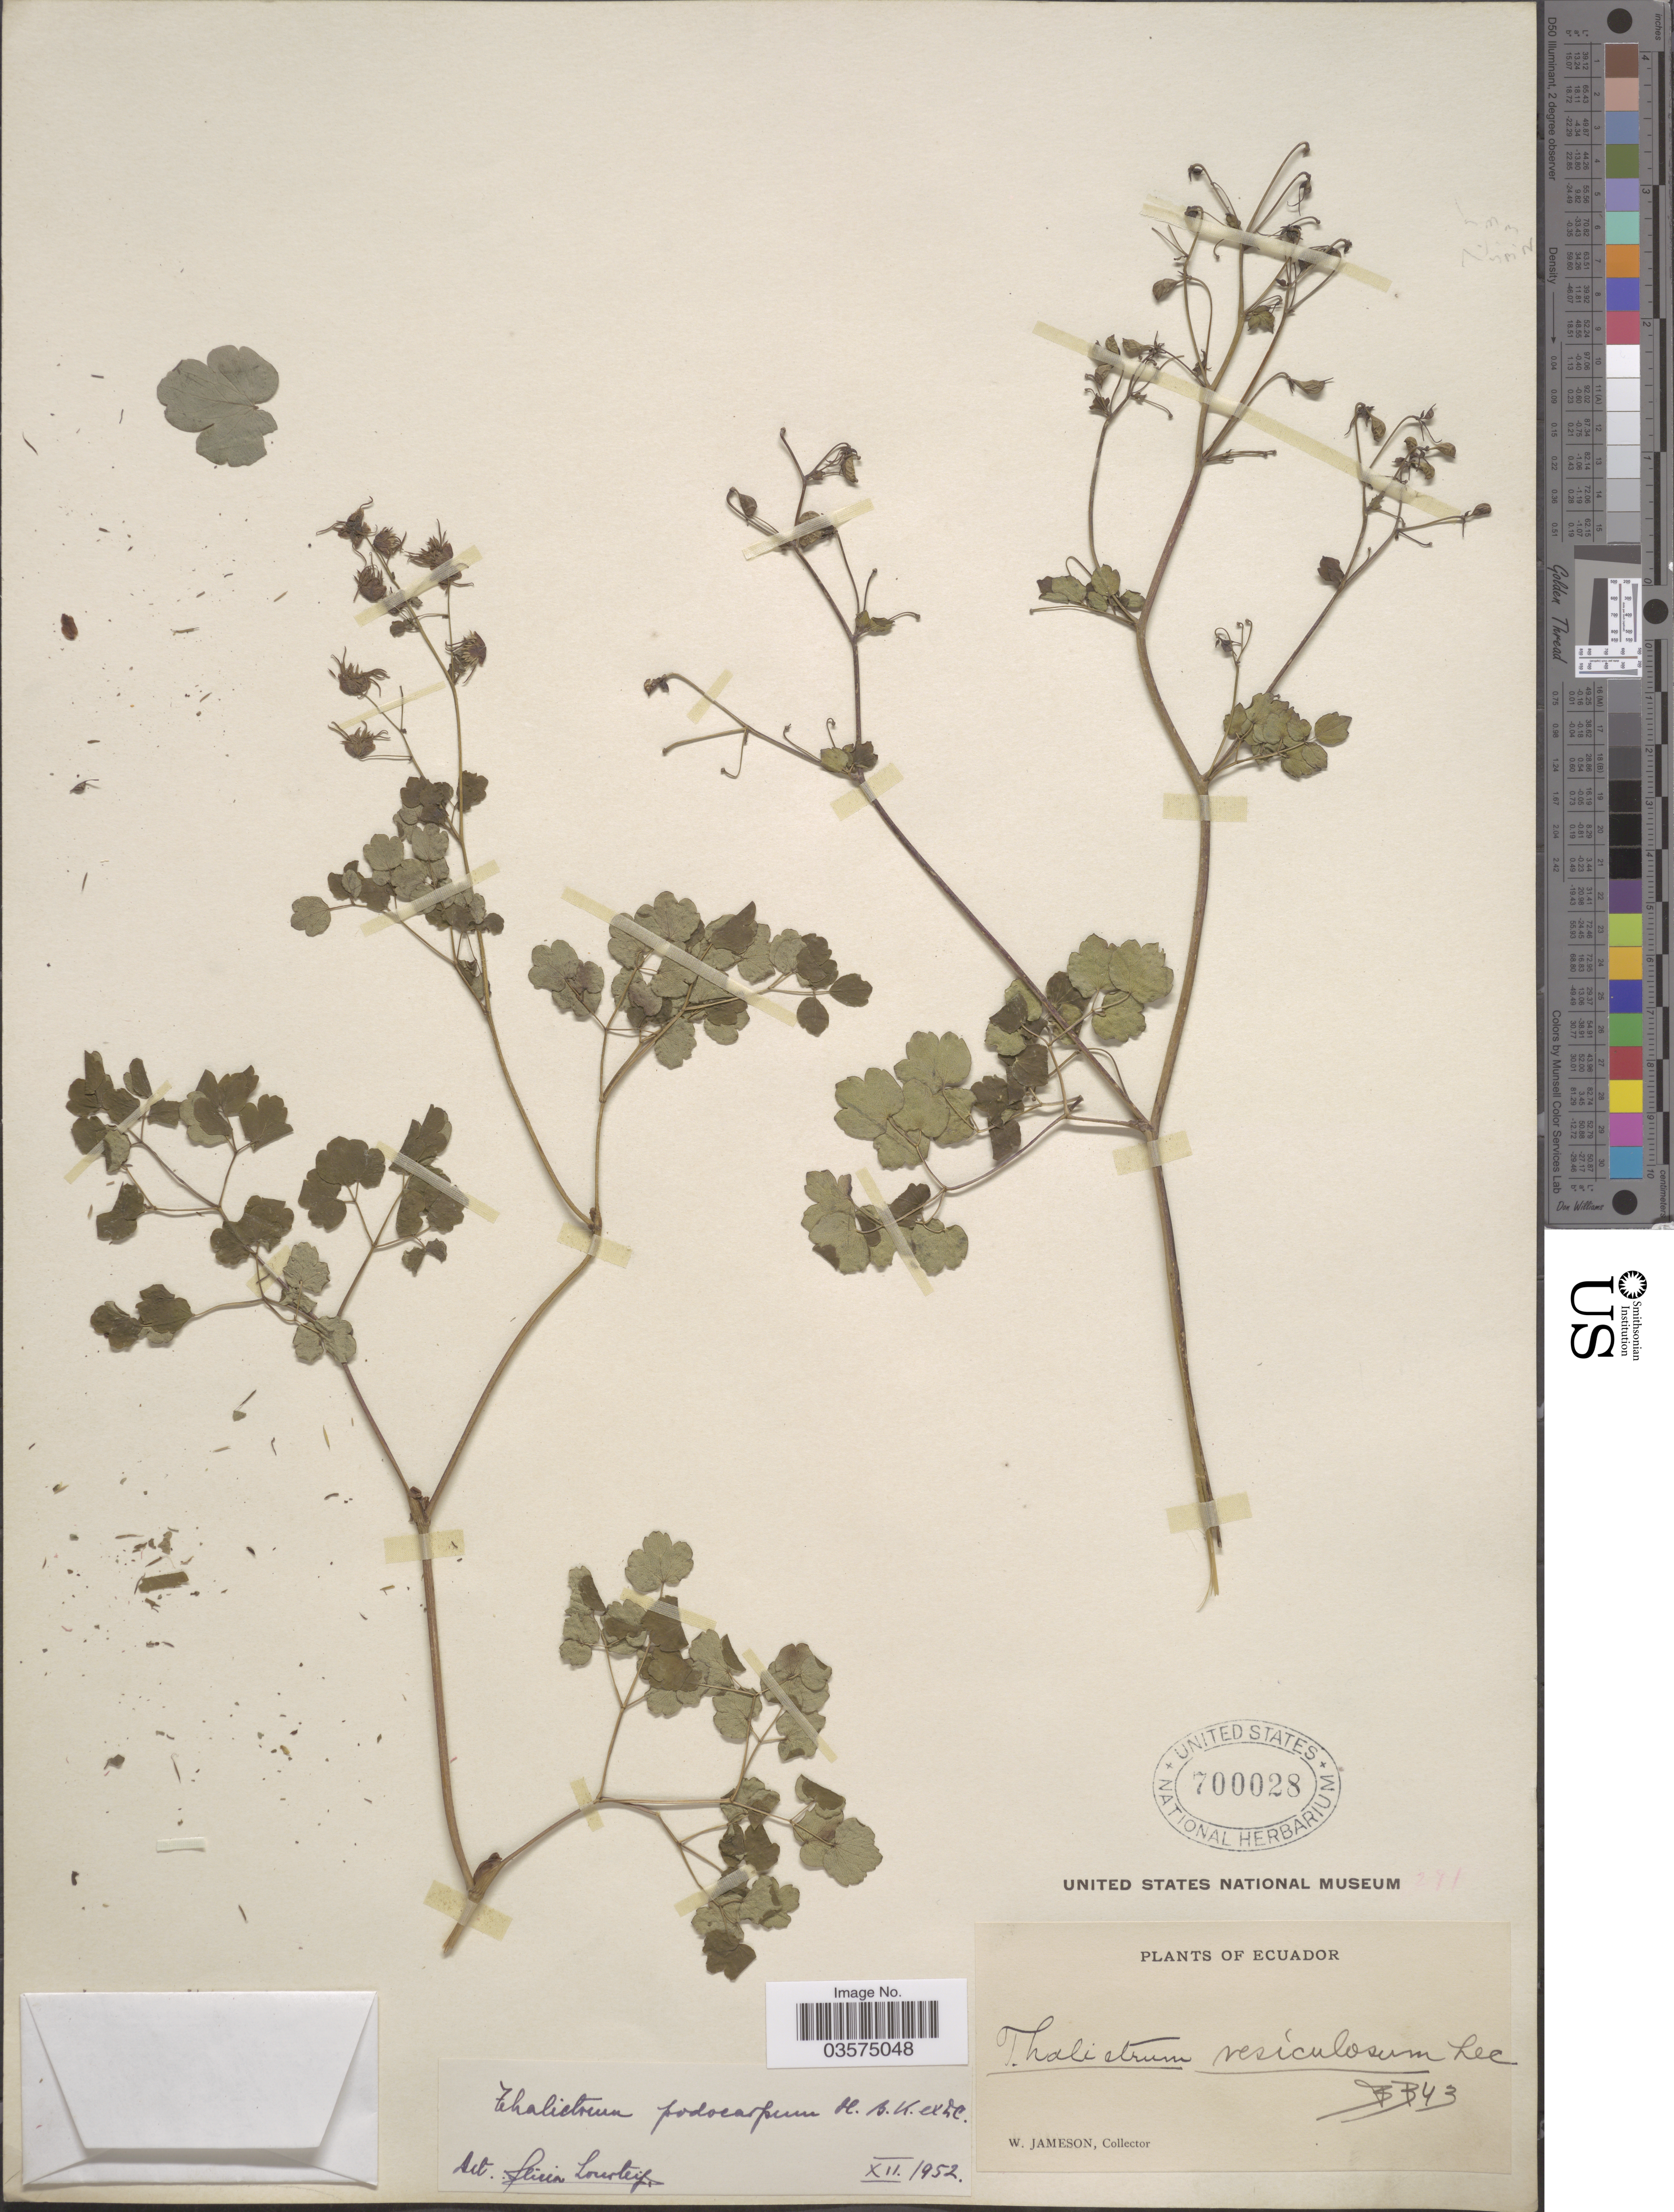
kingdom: Plantae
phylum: Tracheophyta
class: Magnoliopsida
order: Ranunculales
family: Ranunculaceae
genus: Thalictrum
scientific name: Thalictrum podocarpum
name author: Kunth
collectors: W. Jameson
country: Ecuador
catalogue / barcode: US 700028